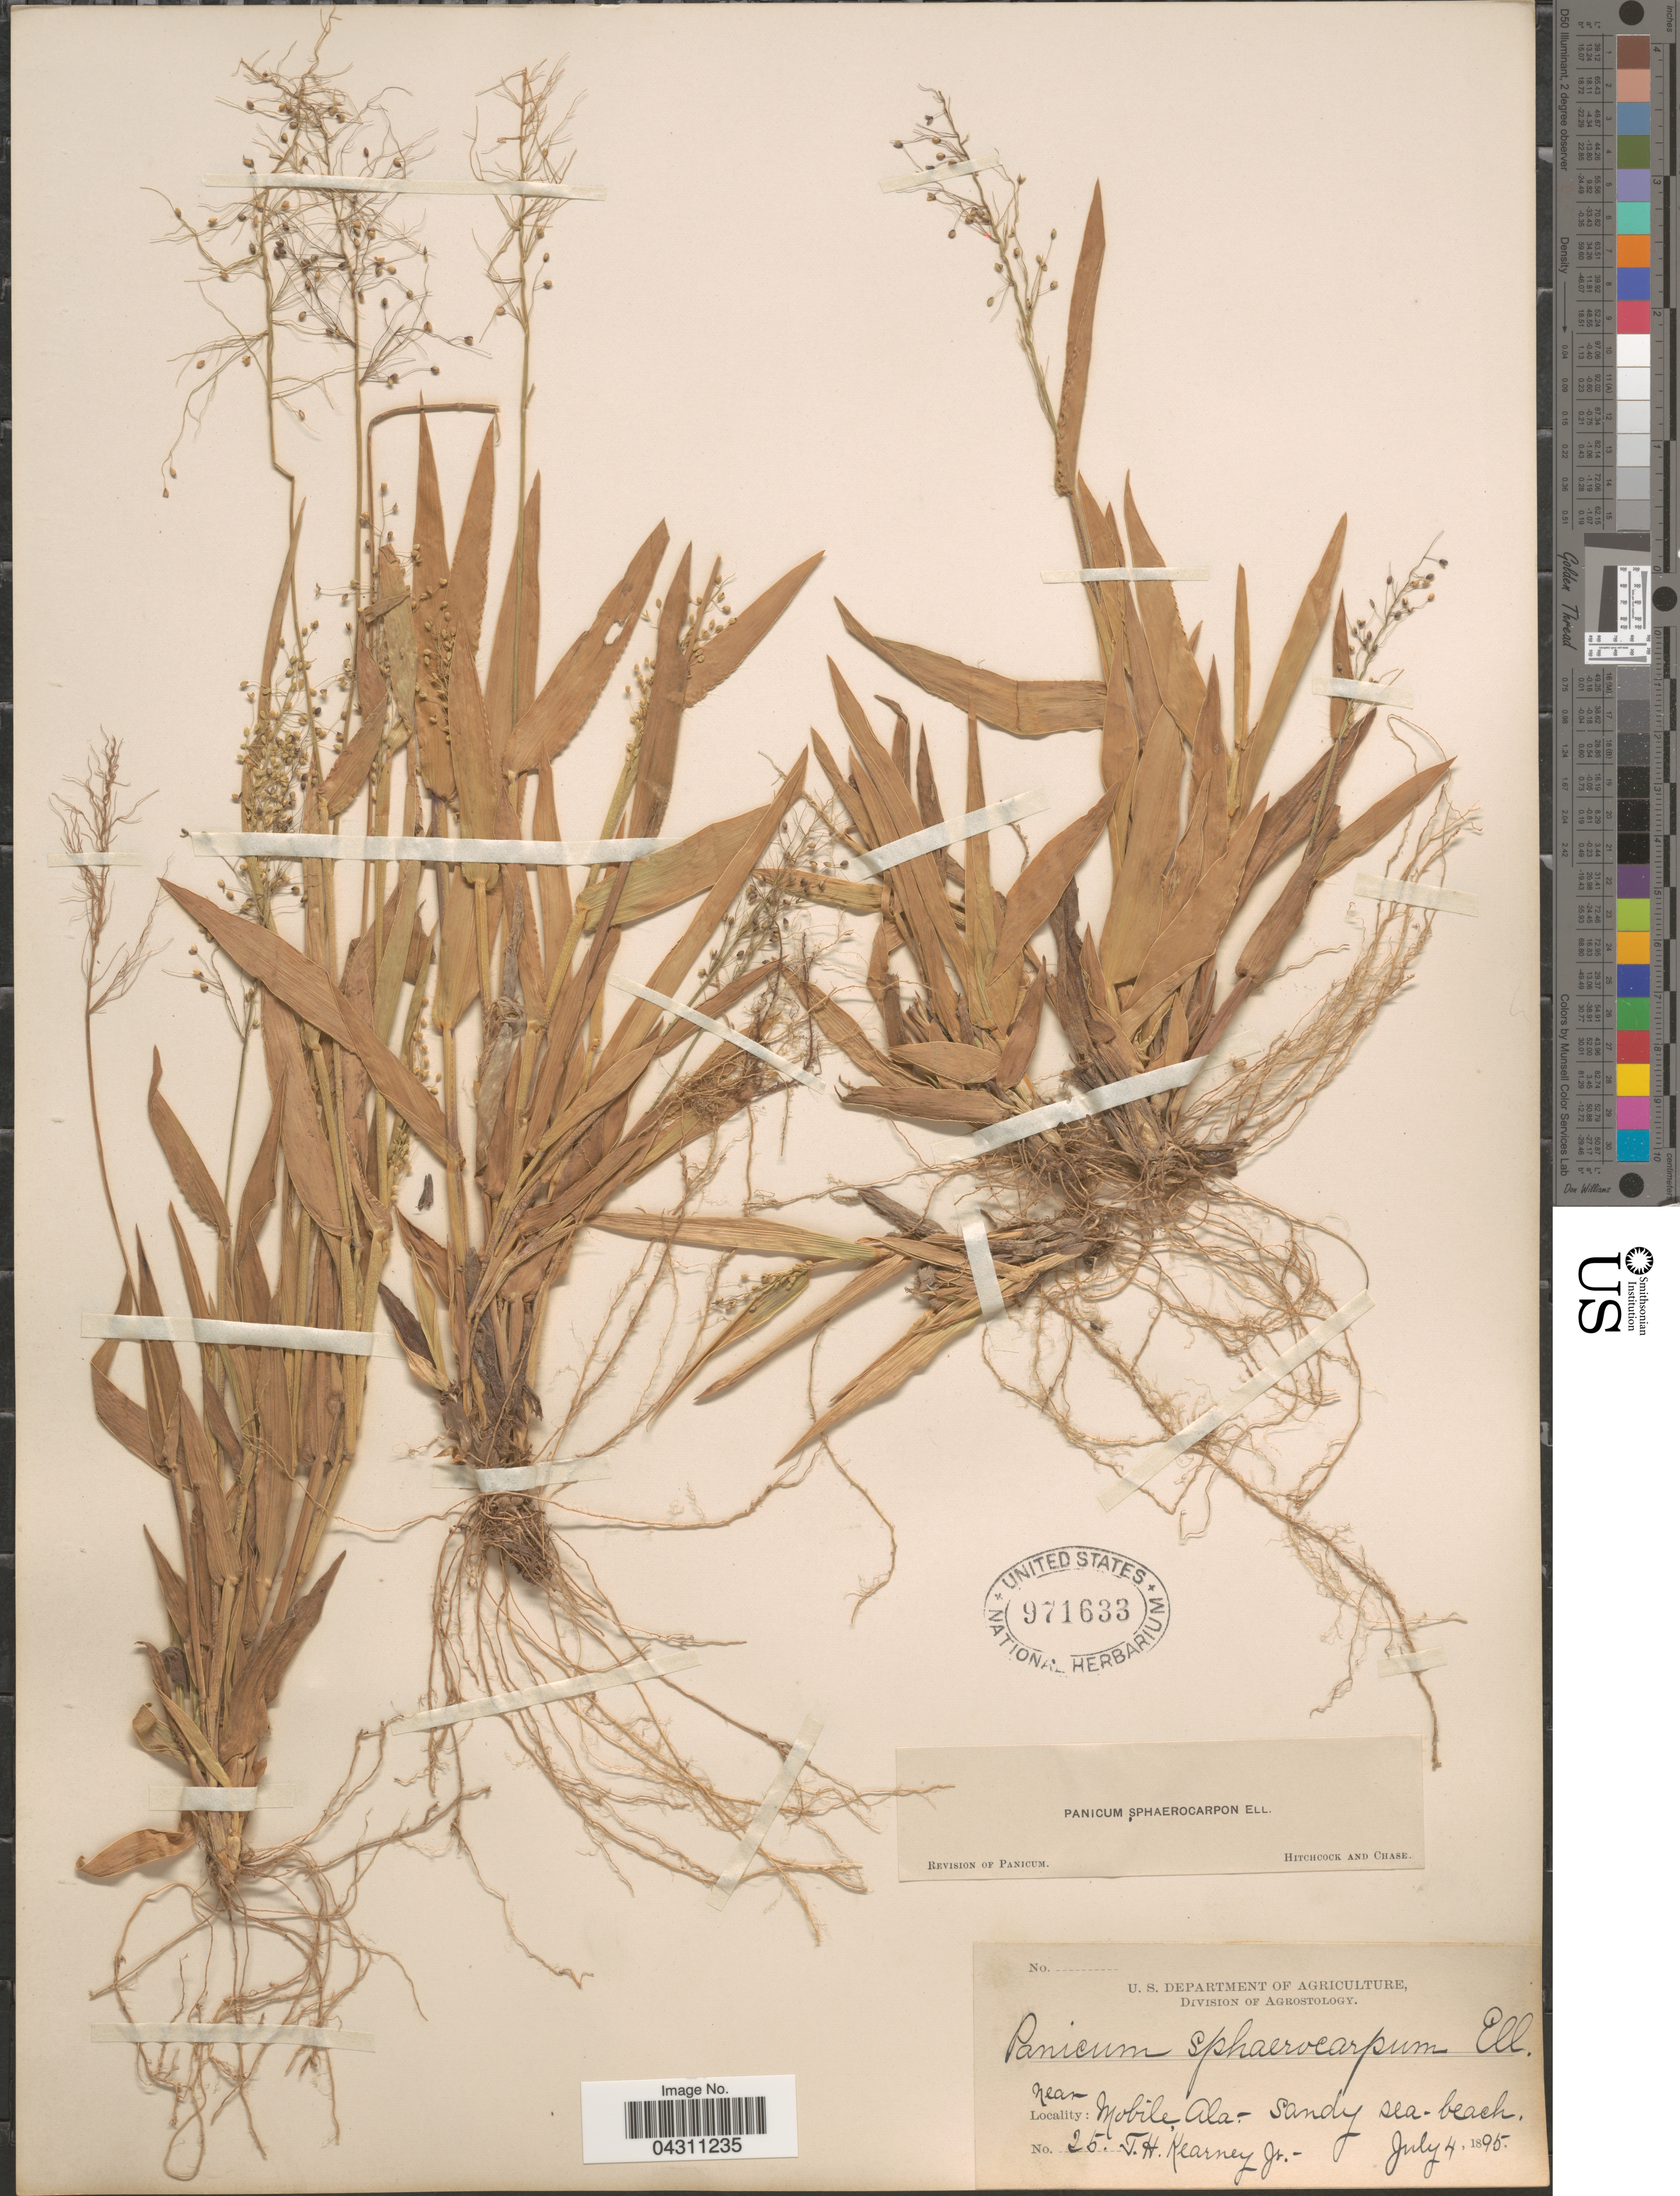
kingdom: Plantae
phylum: Tracheophyta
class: Liliopsida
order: Poales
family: Poaceae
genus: Dichanthelium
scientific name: Dichanthelium sphaerocarpon var. sphaerocarpon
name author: (Elliott) Gould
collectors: T. H. Kearney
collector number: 25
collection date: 1895-07-04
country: United States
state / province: Alabama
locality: Near Mobile. Sandy sea-beach.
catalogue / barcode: US 971633